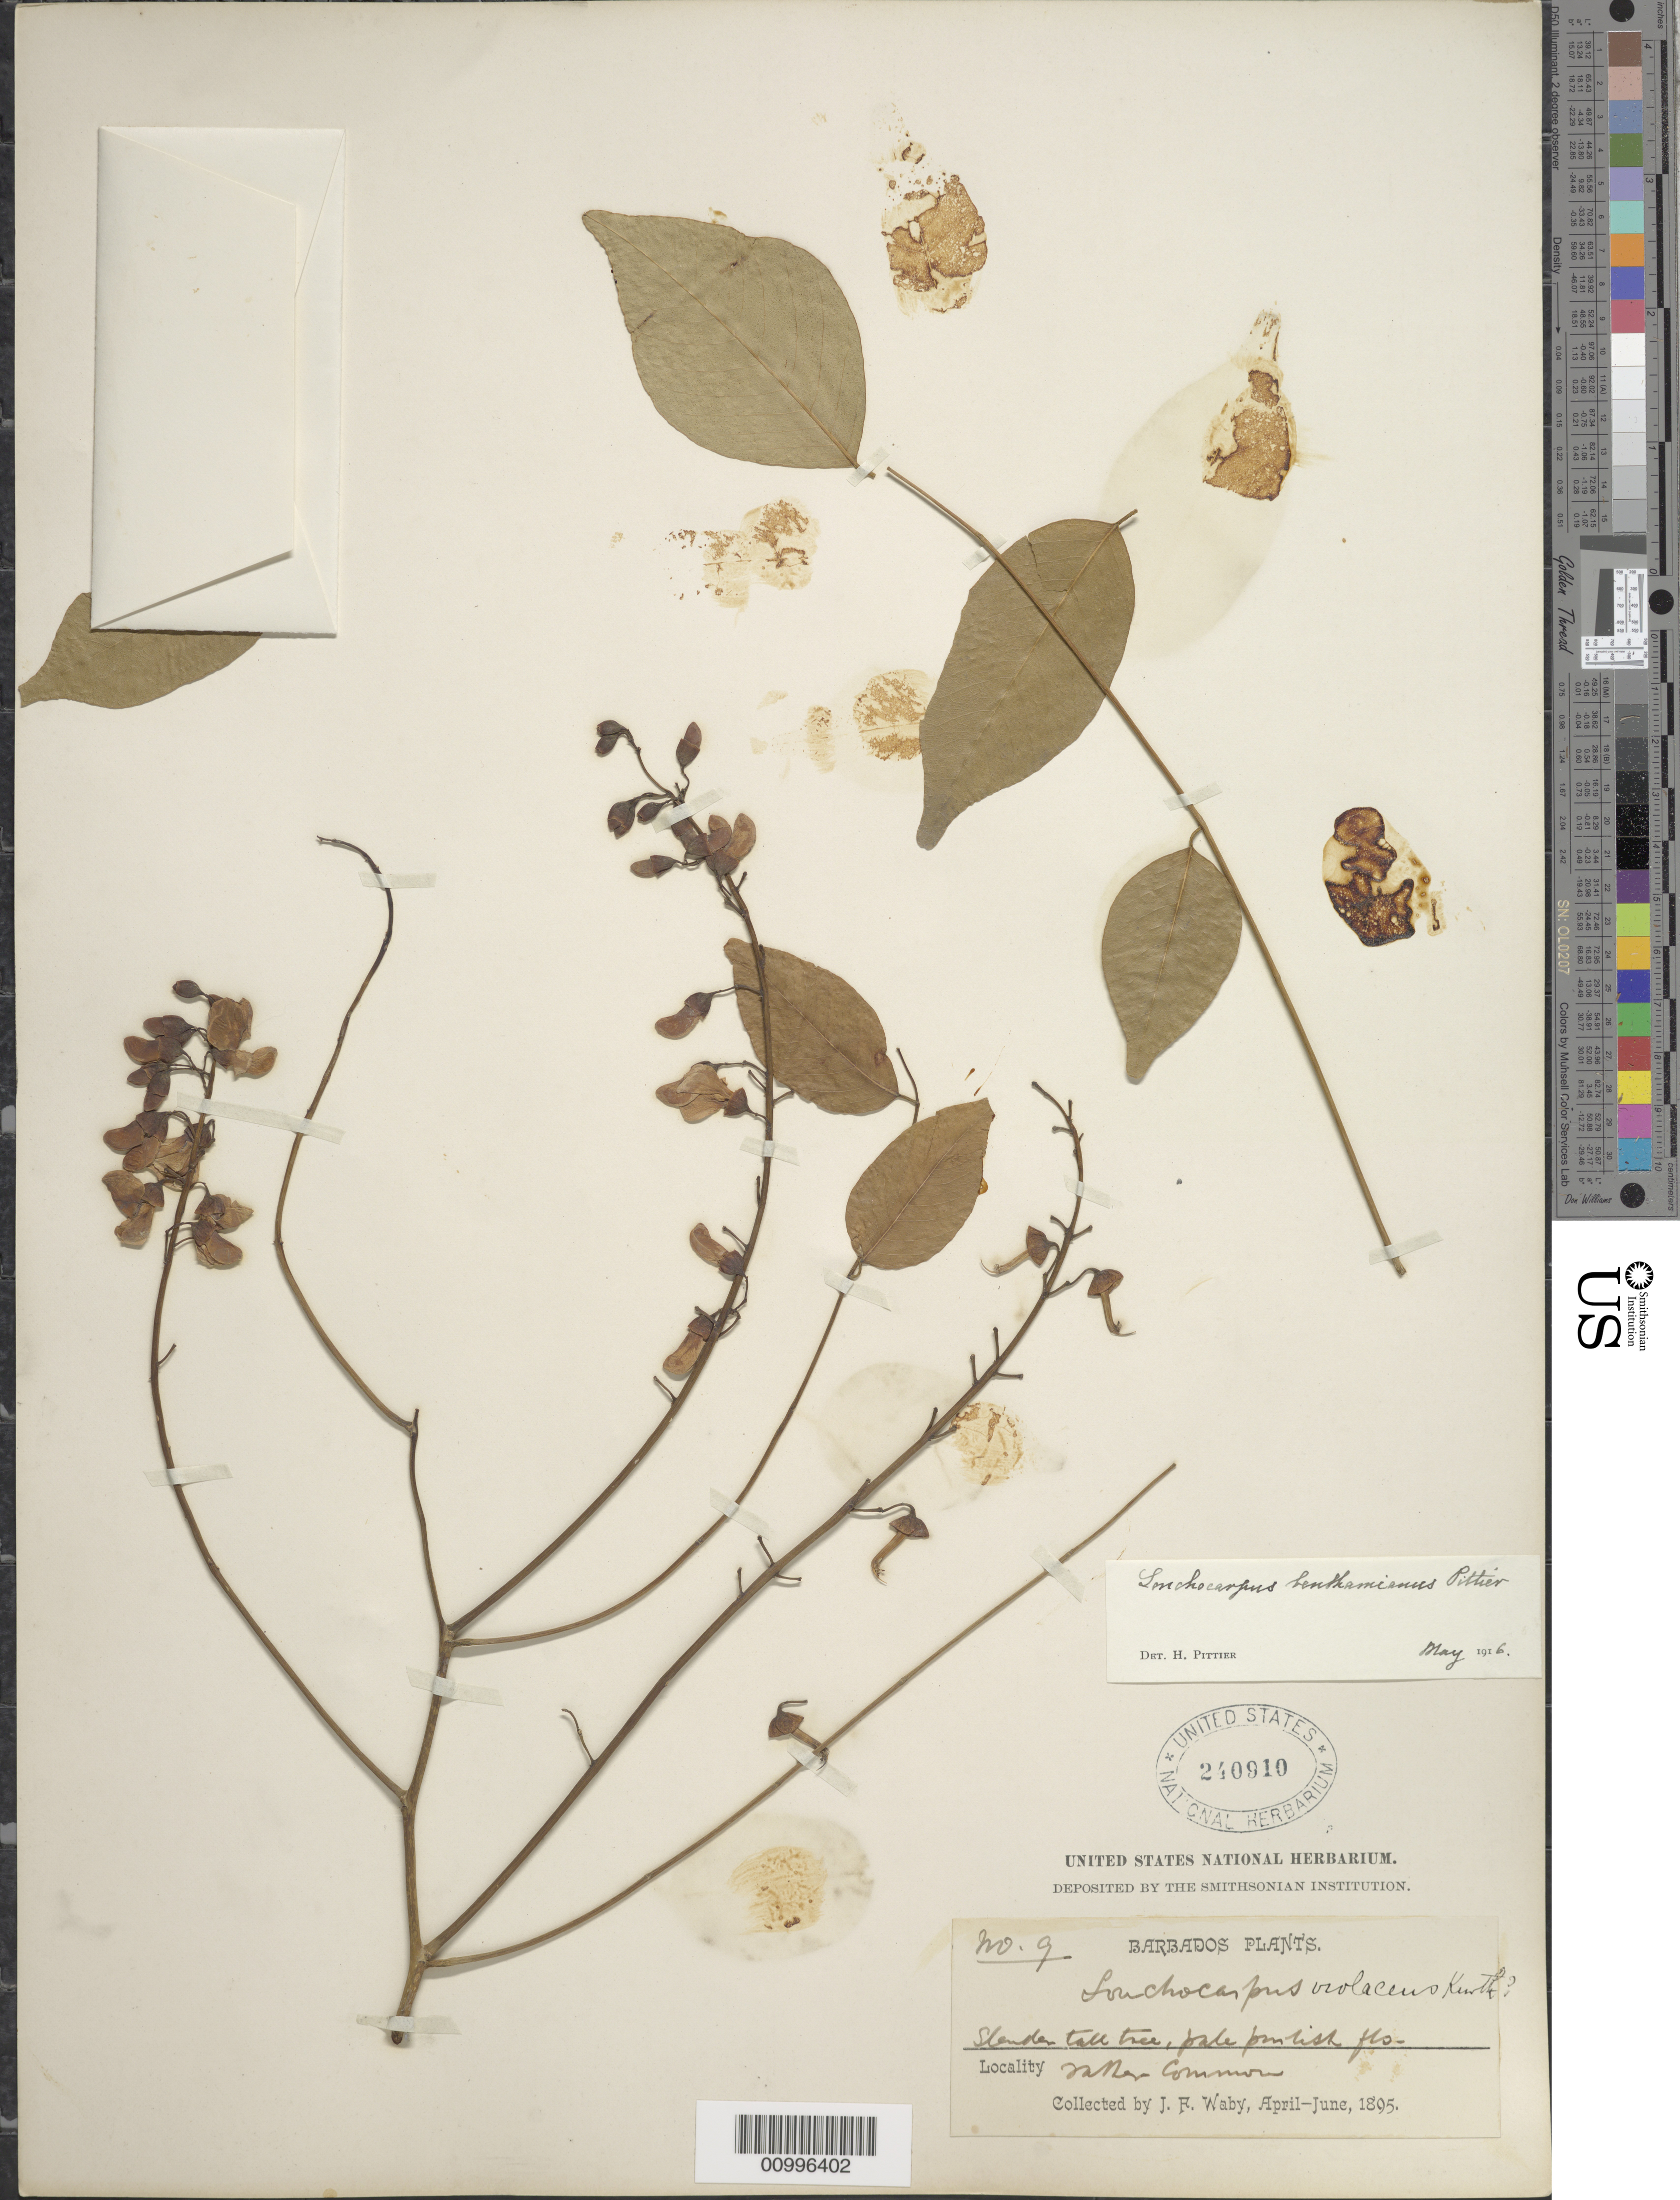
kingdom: Plantae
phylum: Tracheophyta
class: Magnoliopsida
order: Fabales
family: Fabaceae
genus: Lonchocarpus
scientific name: Lonchocarpus violaceus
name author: (Jacq.) DC.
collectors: J. Waby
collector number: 9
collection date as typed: Apr 1895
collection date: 1895-04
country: Barbados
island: Barbados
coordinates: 0 N, 0 E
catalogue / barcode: US 240910